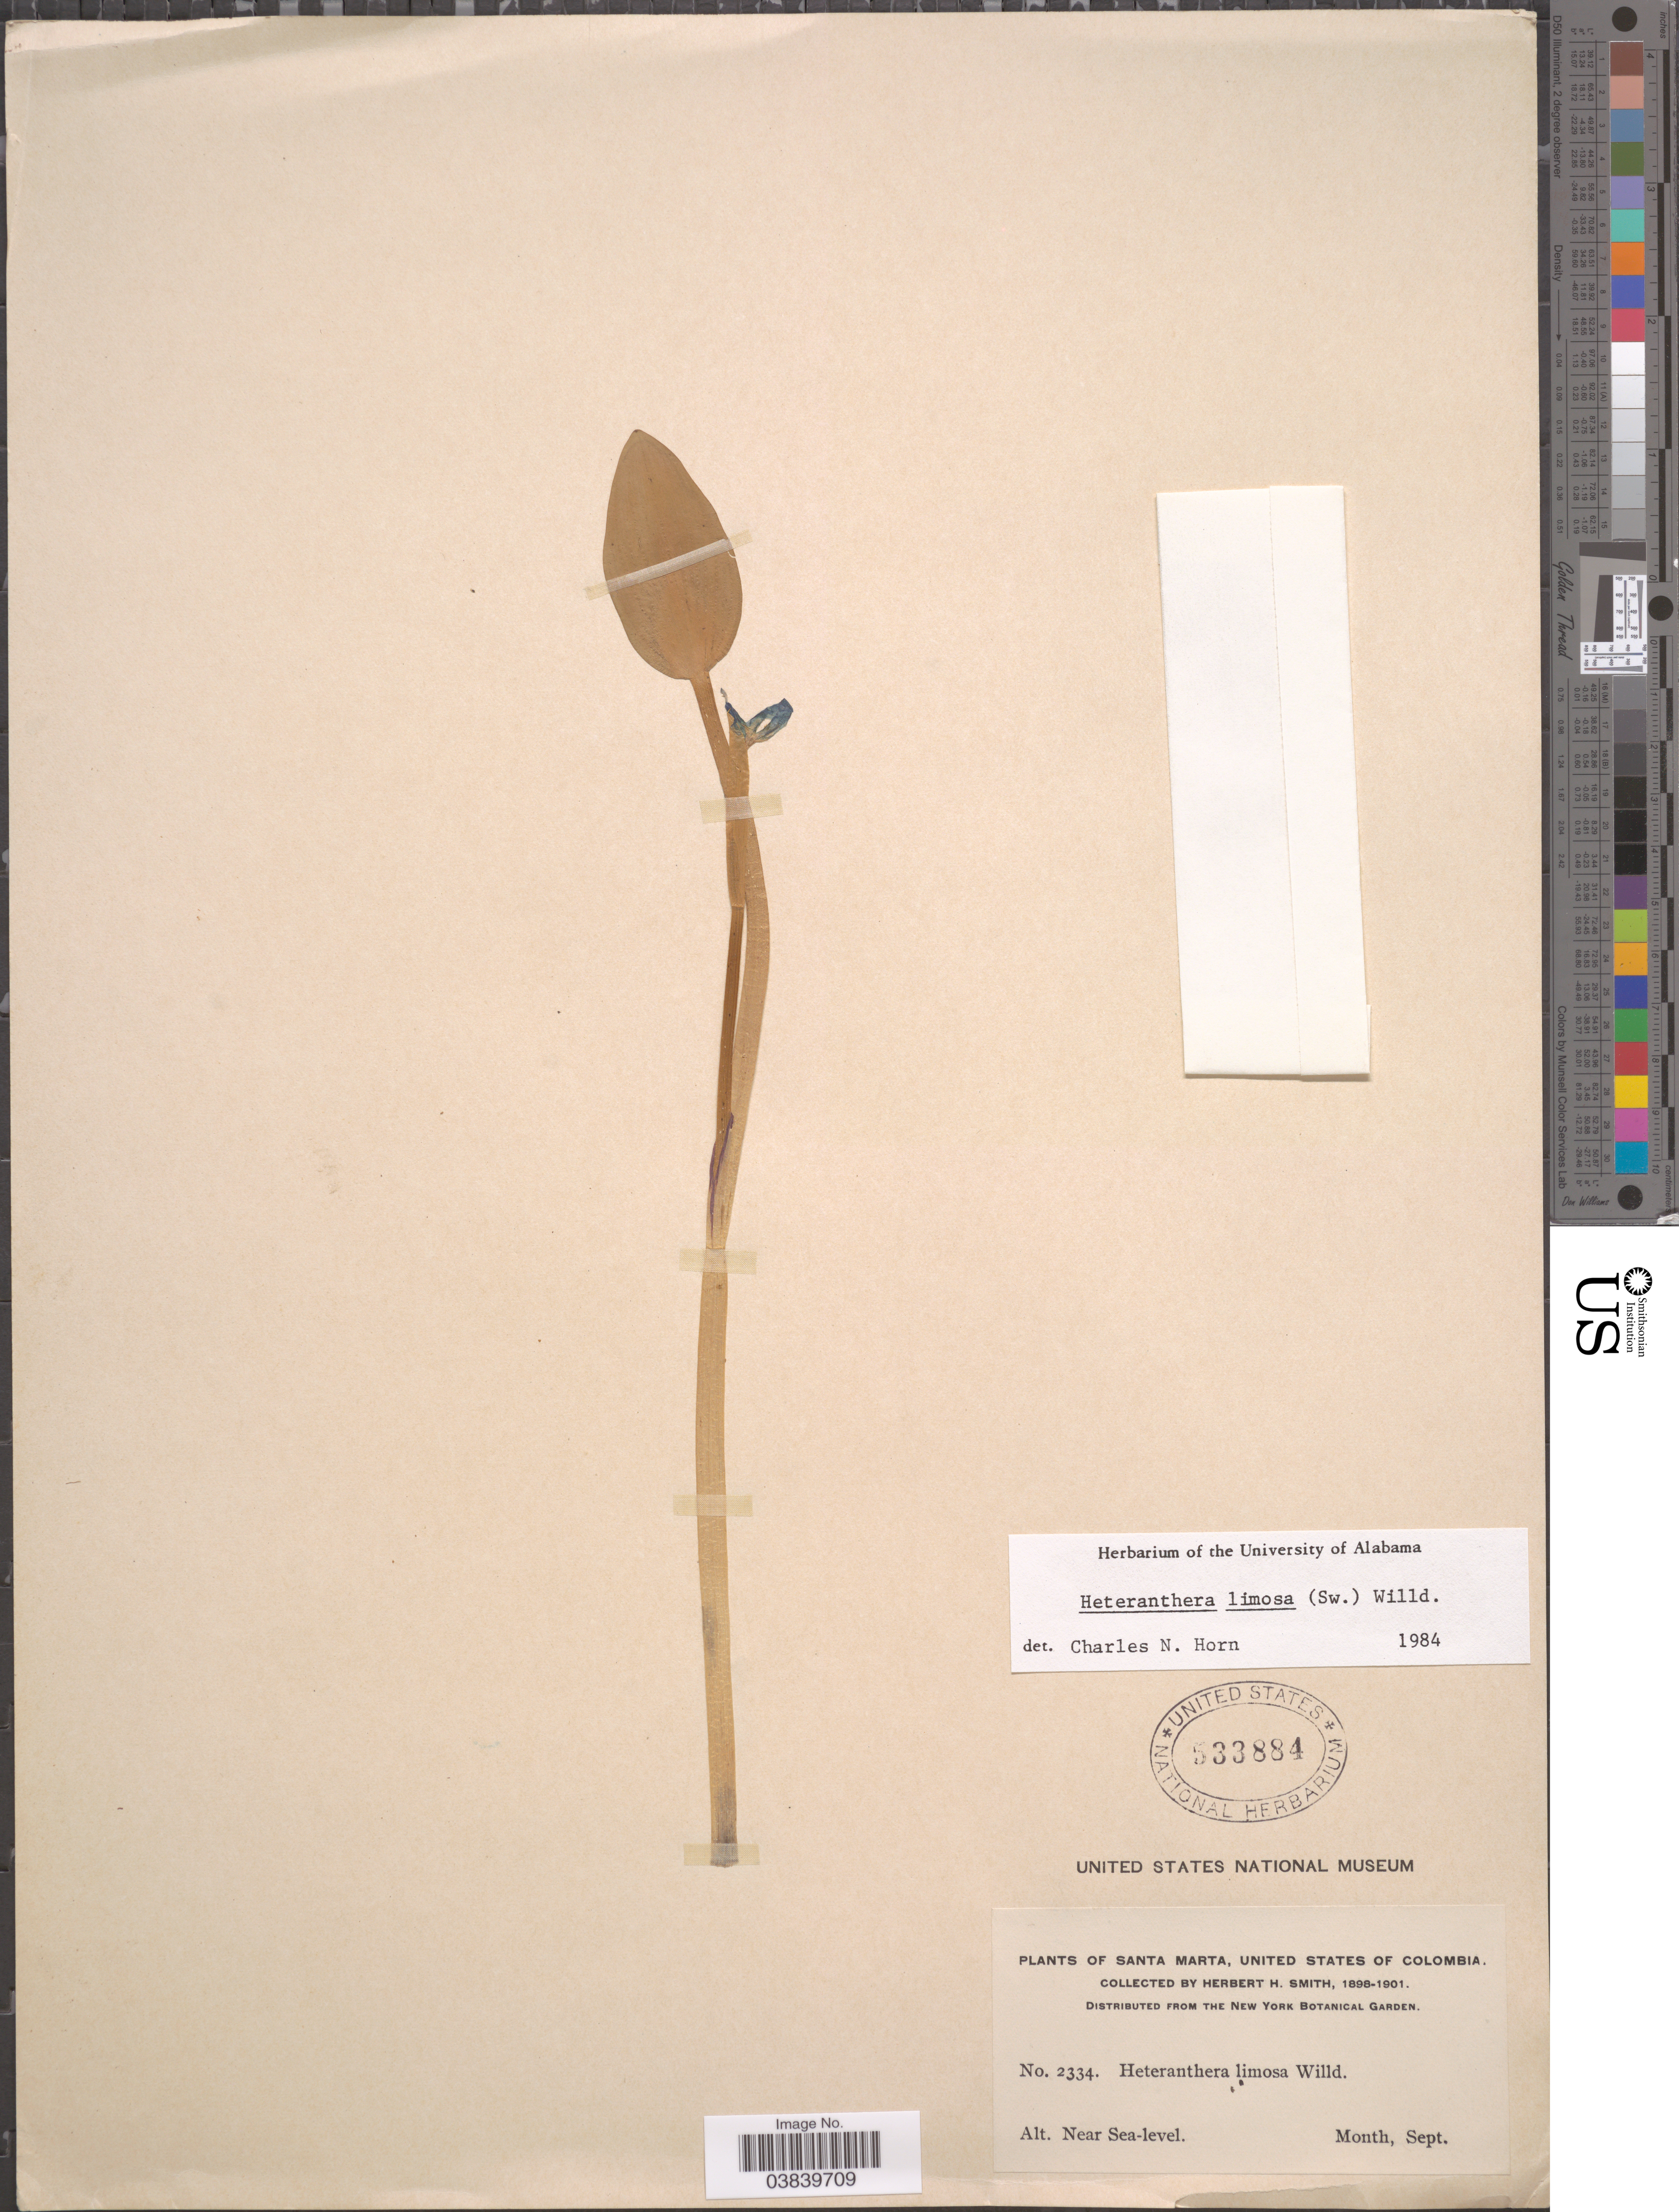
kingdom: Plantae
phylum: Tracheophyta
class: Liliopsida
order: Commelinales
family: Pontederiaceae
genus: Heteranthera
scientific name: Heteranthera limosa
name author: (Sw.) Willd.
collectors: Herbert H. Smith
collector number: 2334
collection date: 1898-09/1901-09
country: Colombia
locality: Santa Marta.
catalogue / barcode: US 533884